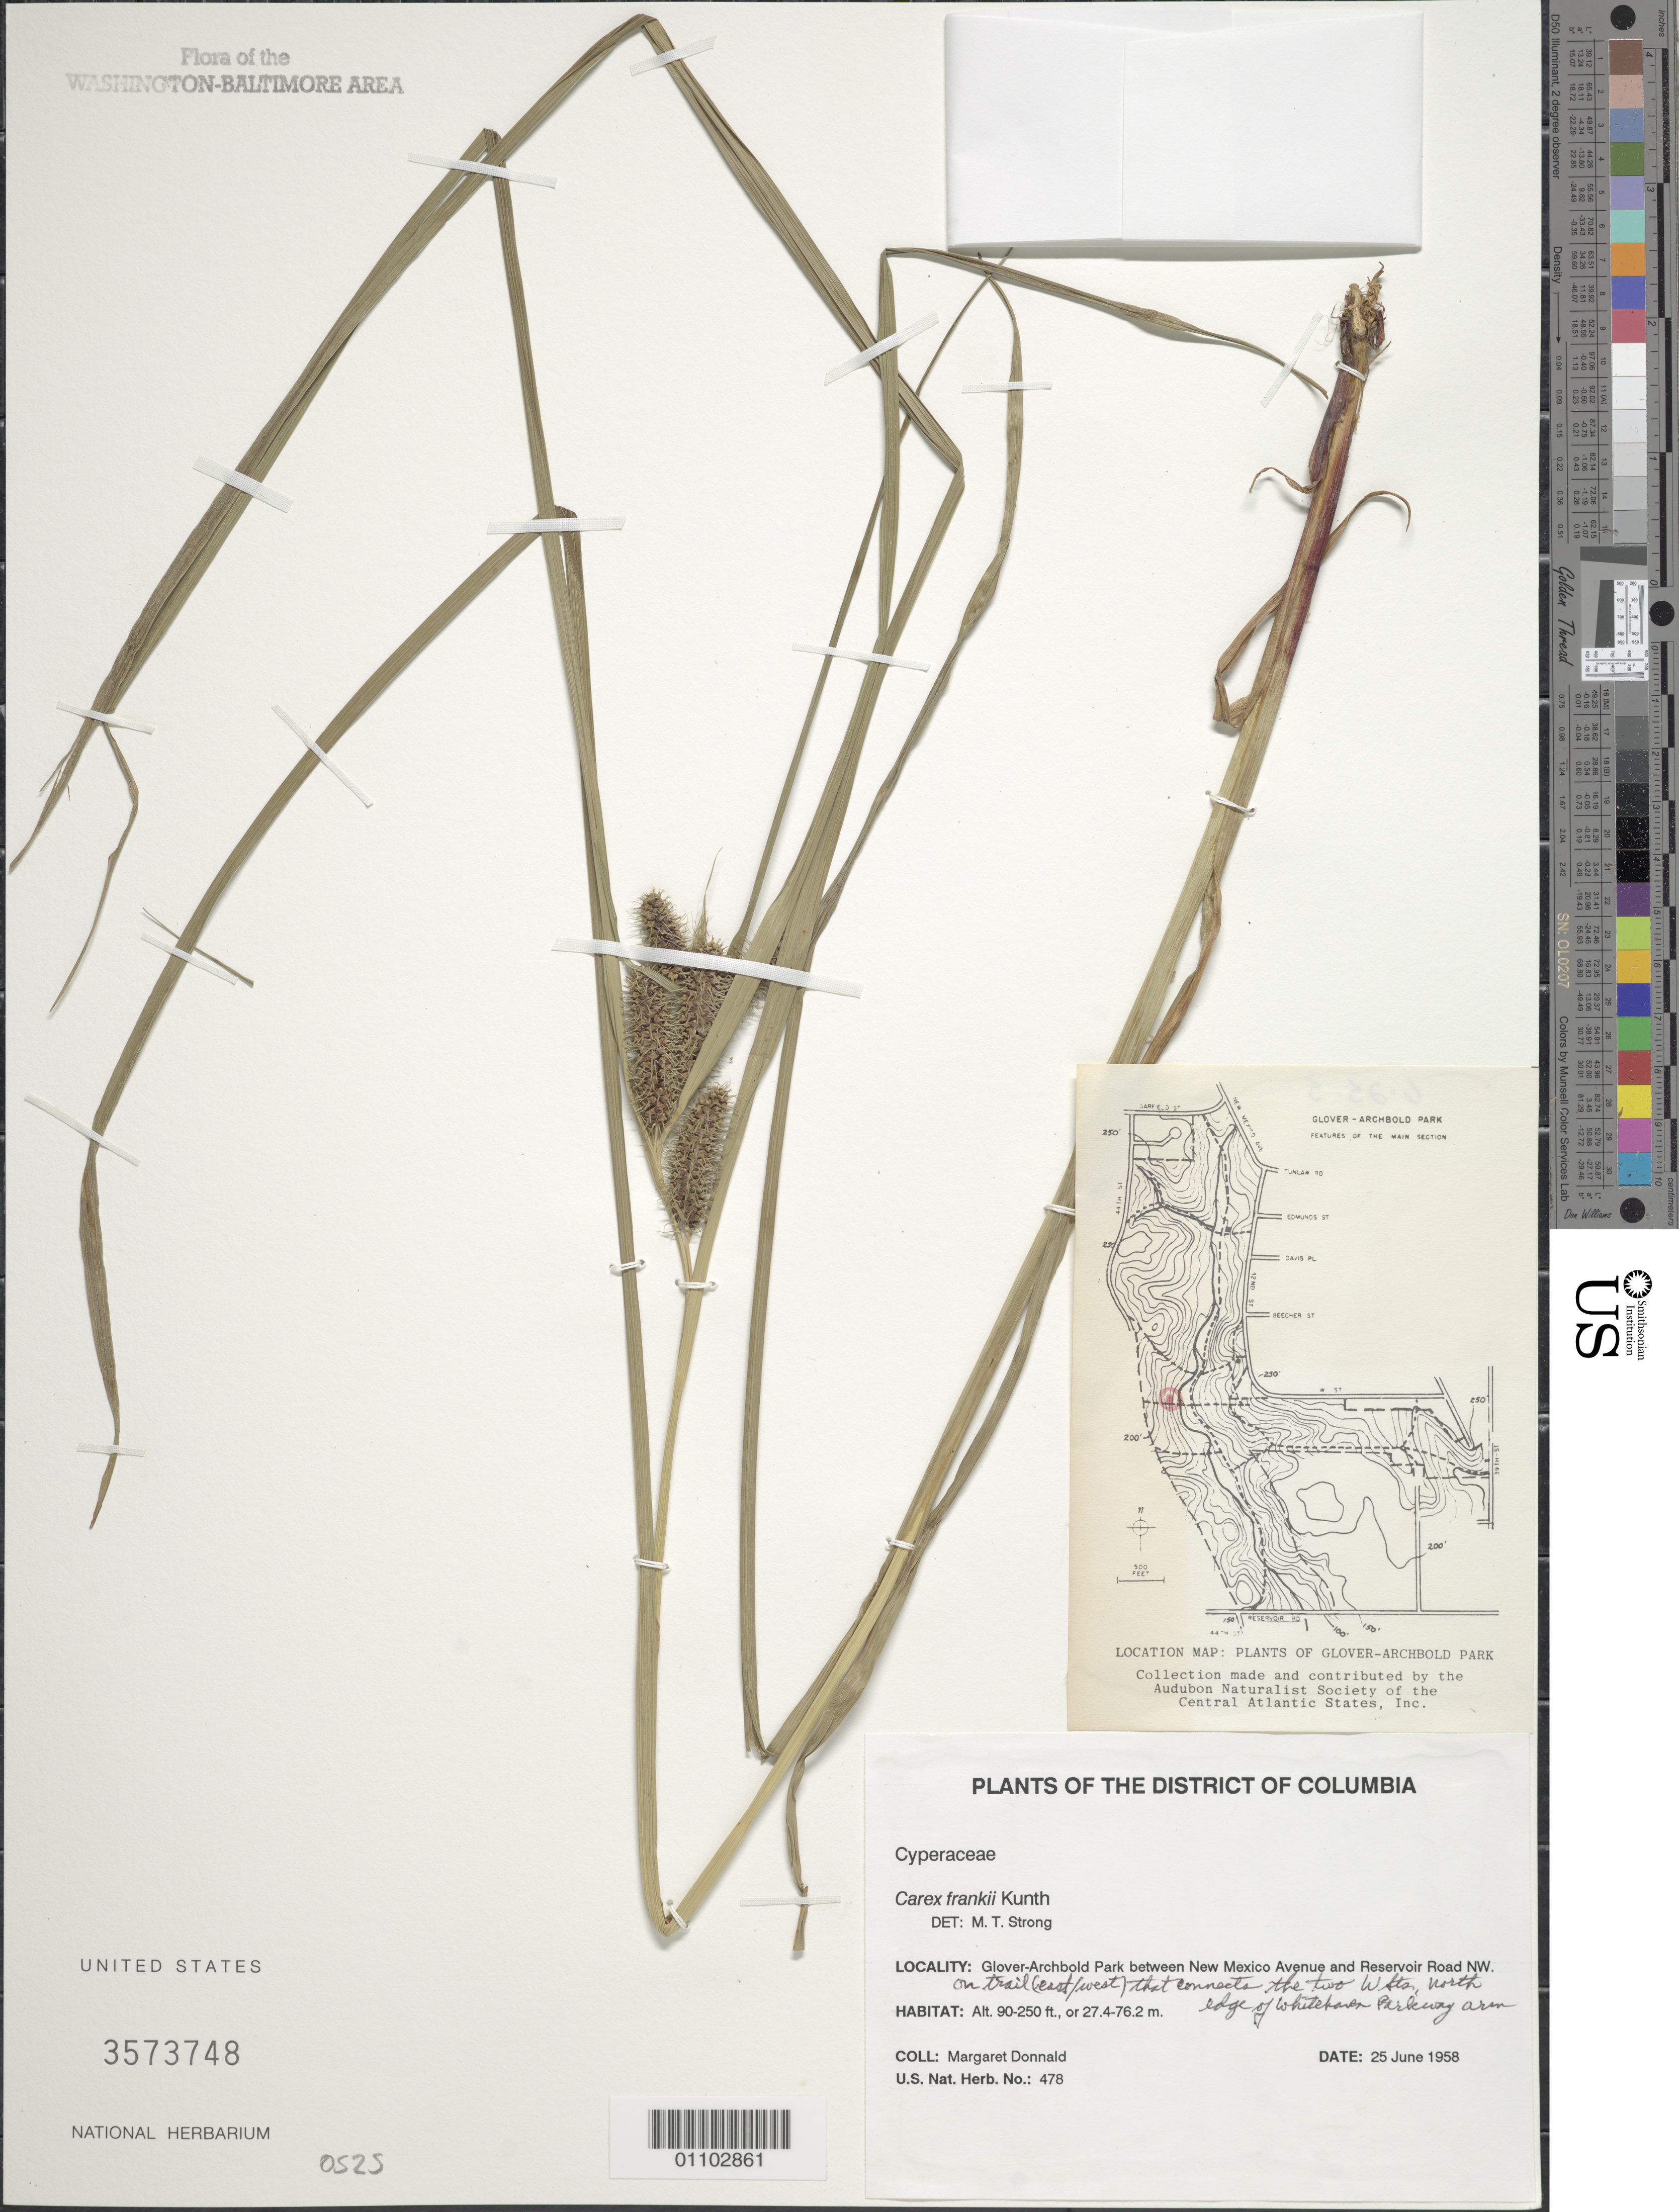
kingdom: Plantae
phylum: Tracheophyta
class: Liliopsida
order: Poales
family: Cyperaceae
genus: Carex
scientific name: Carex frankii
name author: Kunth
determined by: Strong, M. T., (US), Smithsonian Institution - National Museum of Natural History (UNITED STATES)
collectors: M. Donnald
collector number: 478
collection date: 1958-06-25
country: United States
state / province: District of Columbia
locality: Glover-Archbold Park between New Mexico Avenue and Reservoir Road NW., on trail (east/west) that connects the two W St.s north edge of Whitehaven Parkway arm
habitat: On trail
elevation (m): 27.4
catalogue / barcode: US 3573748